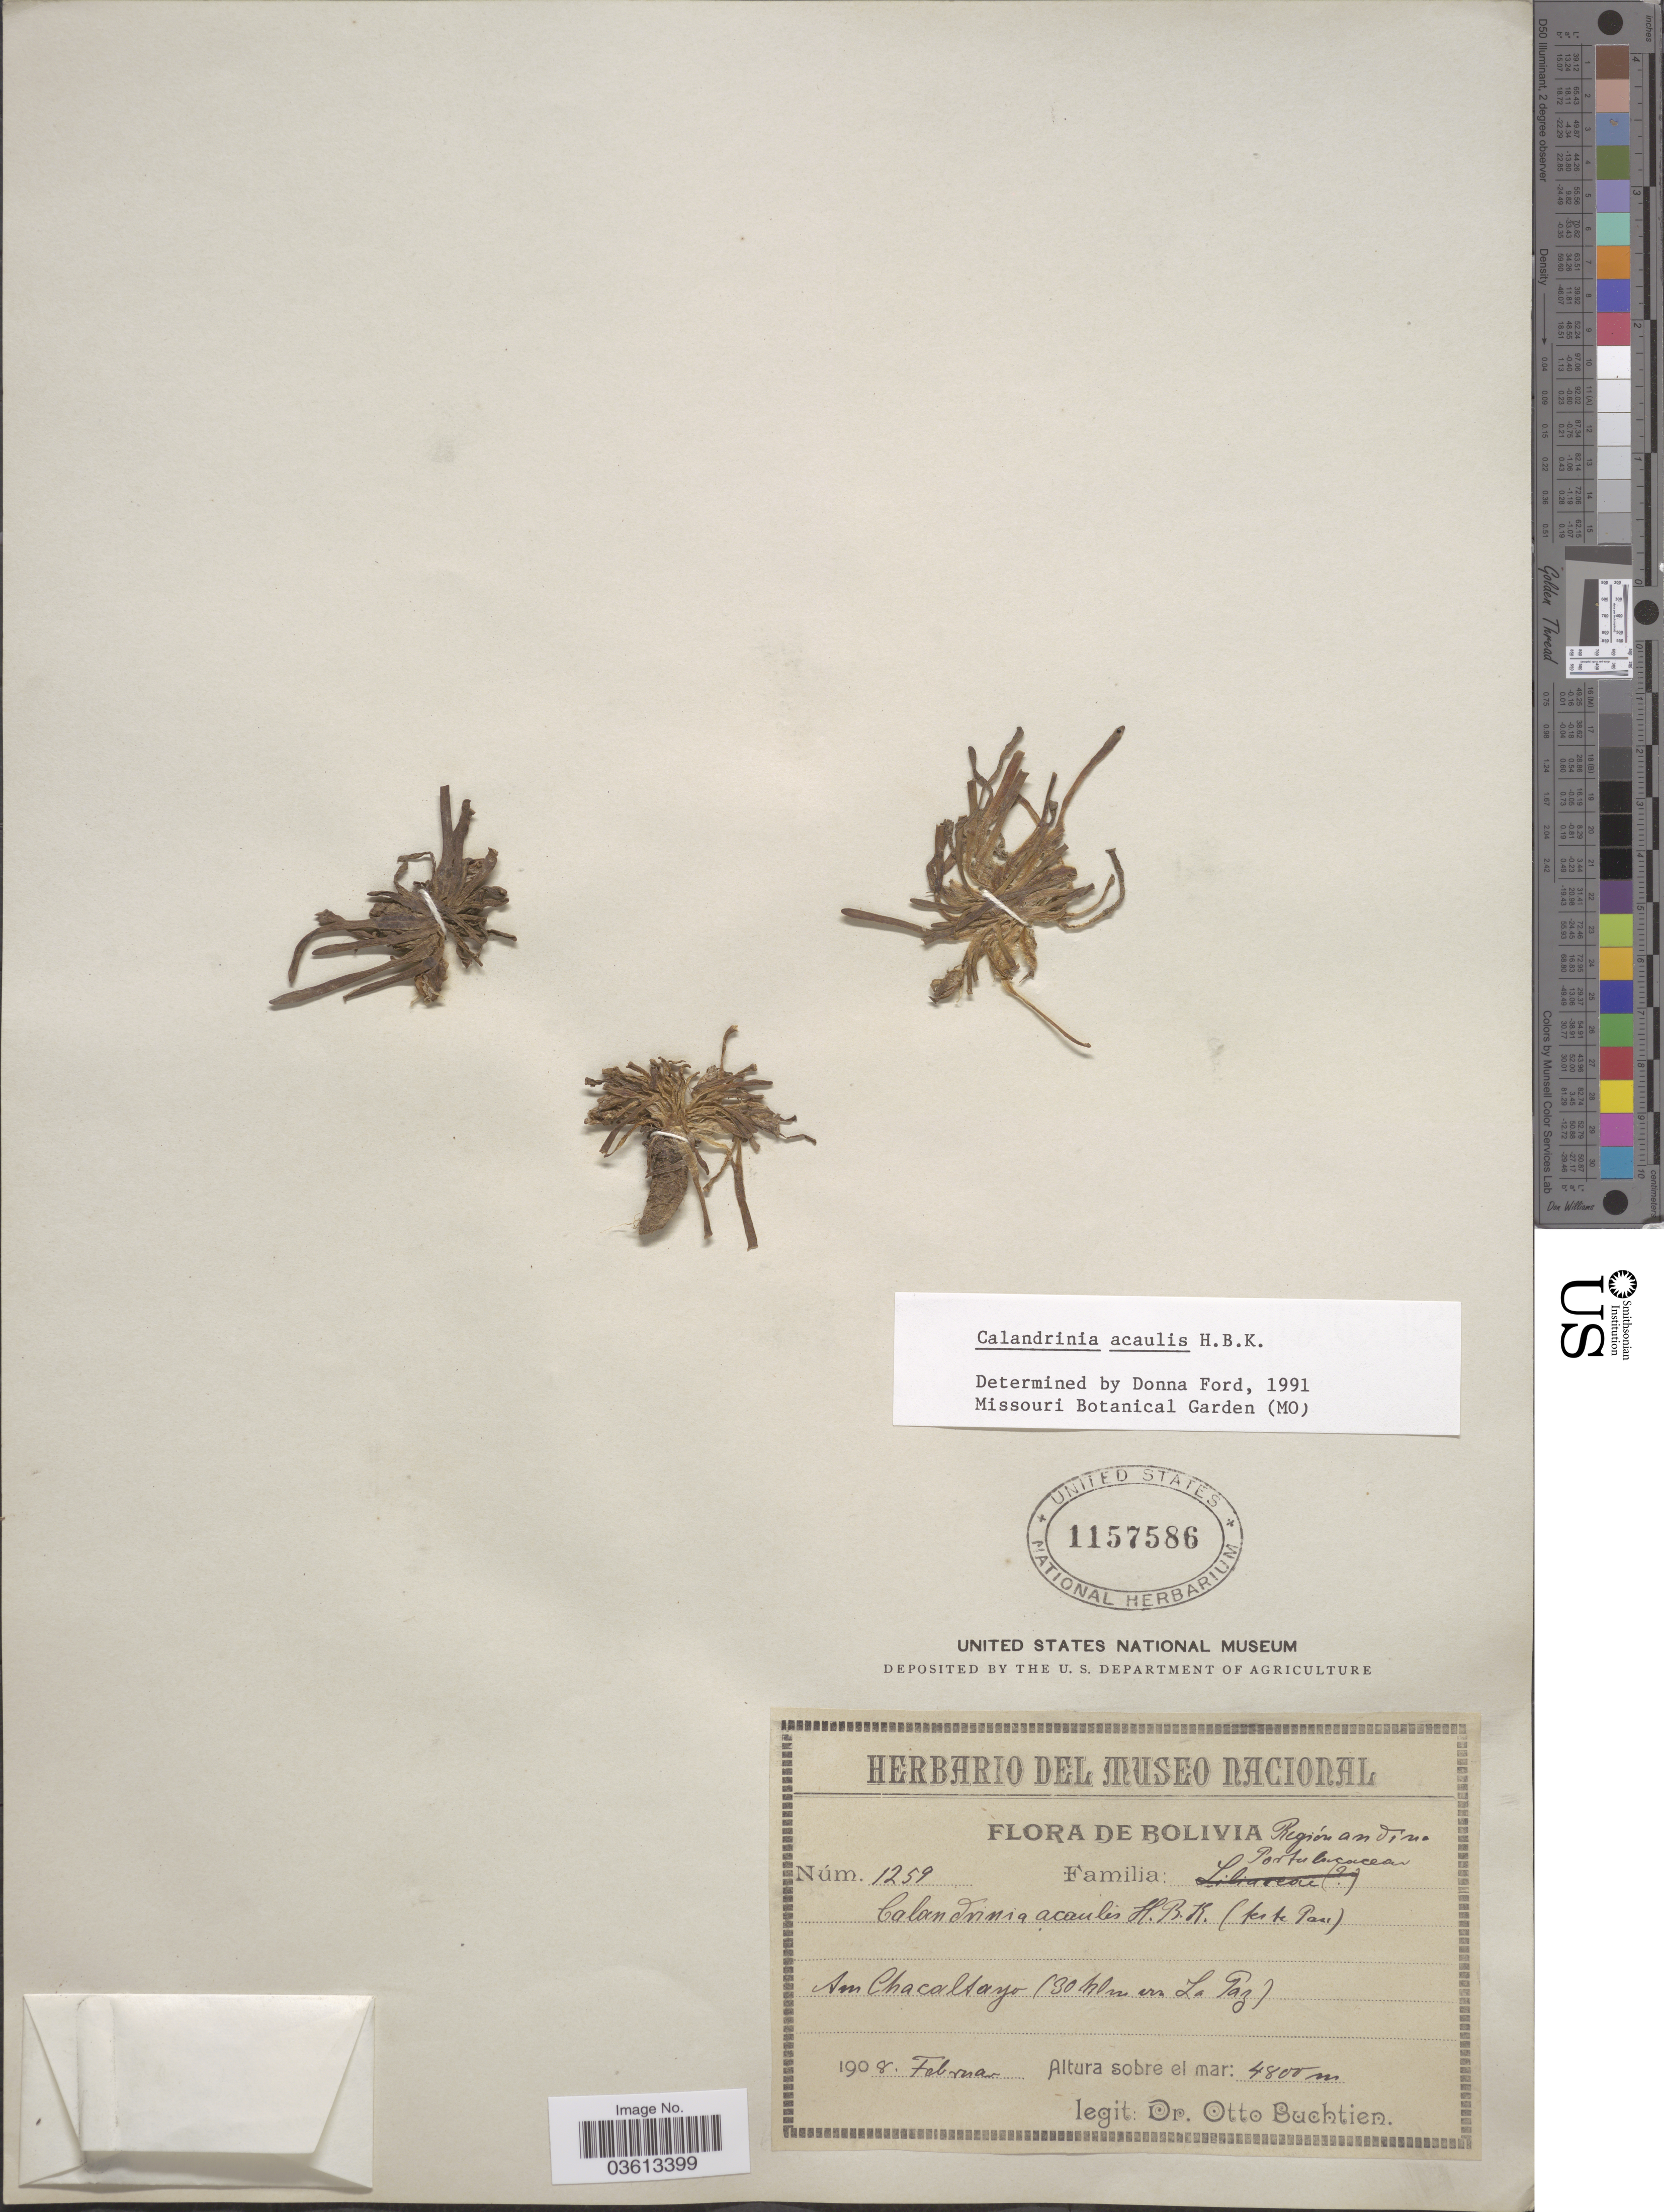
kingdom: Plantae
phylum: Tracheophyta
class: Magnoliopsida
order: Caryophyllales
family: Montiaceae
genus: Calandrinia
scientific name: Calandrinia acaulis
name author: Kunth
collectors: O. Buchtien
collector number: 1259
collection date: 1908-02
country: Bolivia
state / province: La Paz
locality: Región andina. Am Chacaltayo (30 klm en La Paz).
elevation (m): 4800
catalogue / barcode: US 1157586